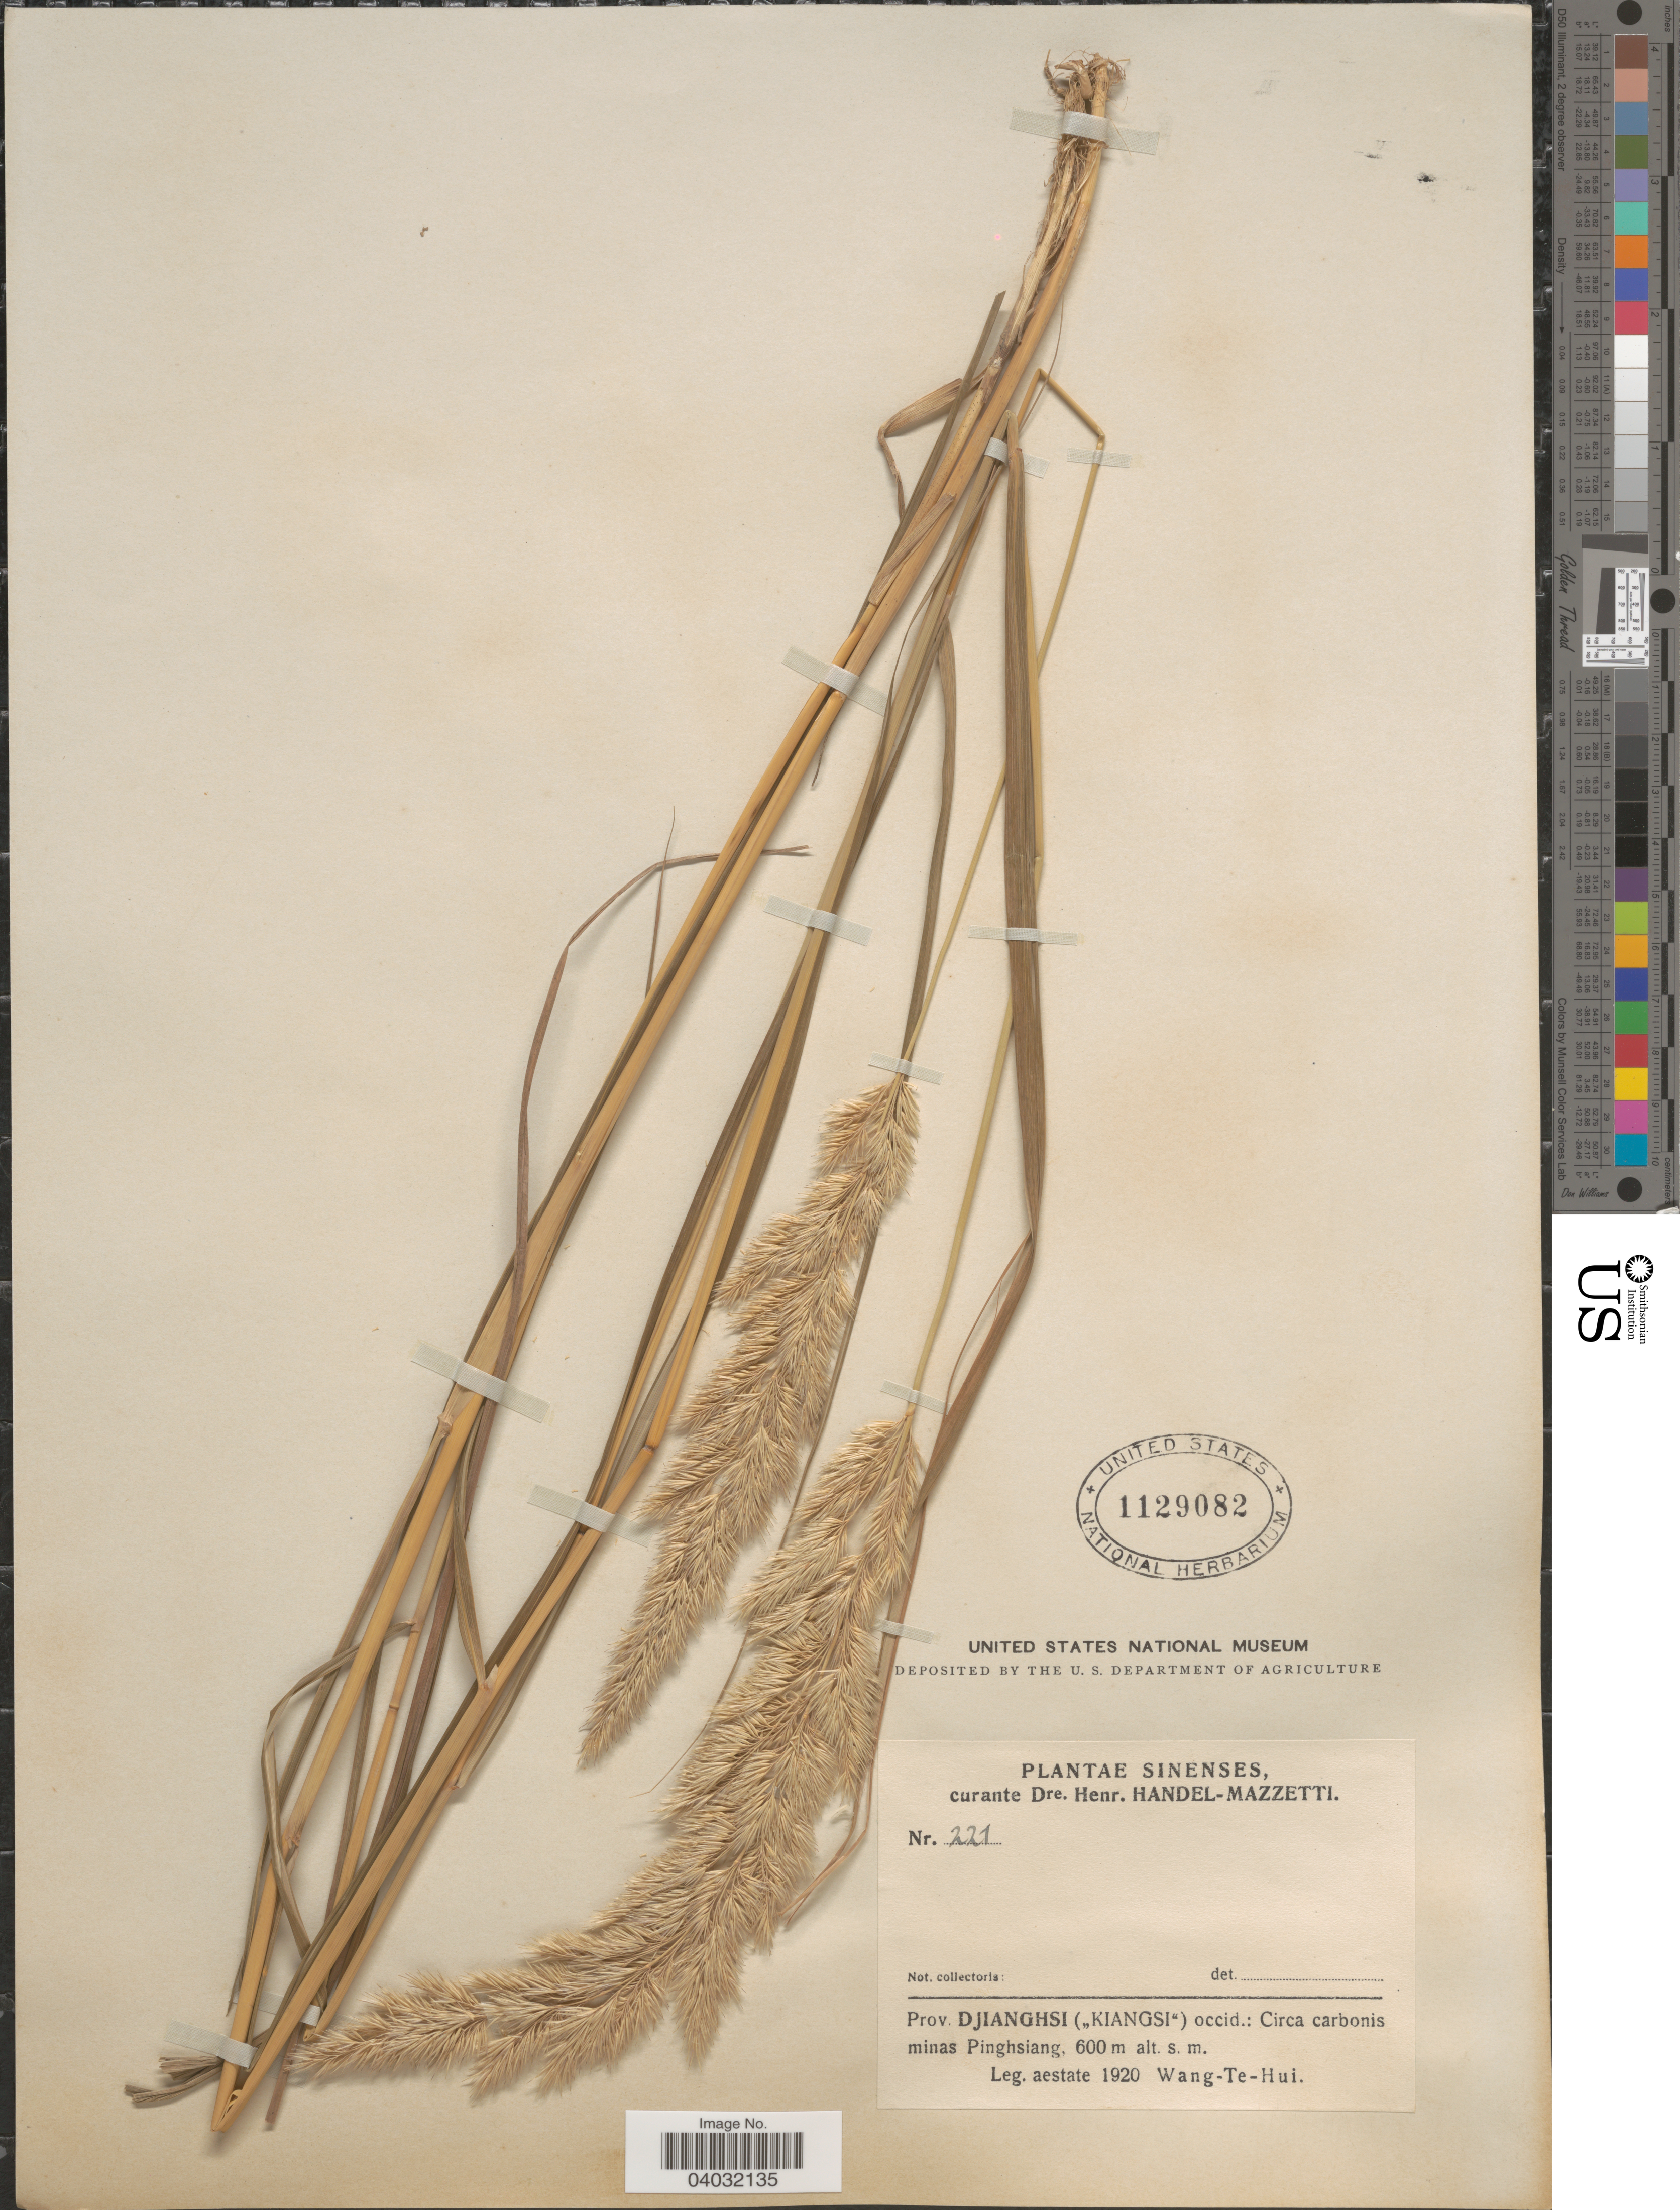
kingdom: Plantae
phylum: Tracheophyta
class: Liliopsida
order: Poales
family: Poaceae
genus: Calamagrostis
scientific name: Calamagrostis epigeios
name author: (L.) Roth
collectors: T. H. Wang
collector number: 221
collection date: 1920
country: China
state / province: Jiangxi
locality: Prov Djianghsi ("Kiangsi") occid.: Circa carbonis minas Pingsiang.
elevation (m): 600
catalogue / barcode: US 1129082